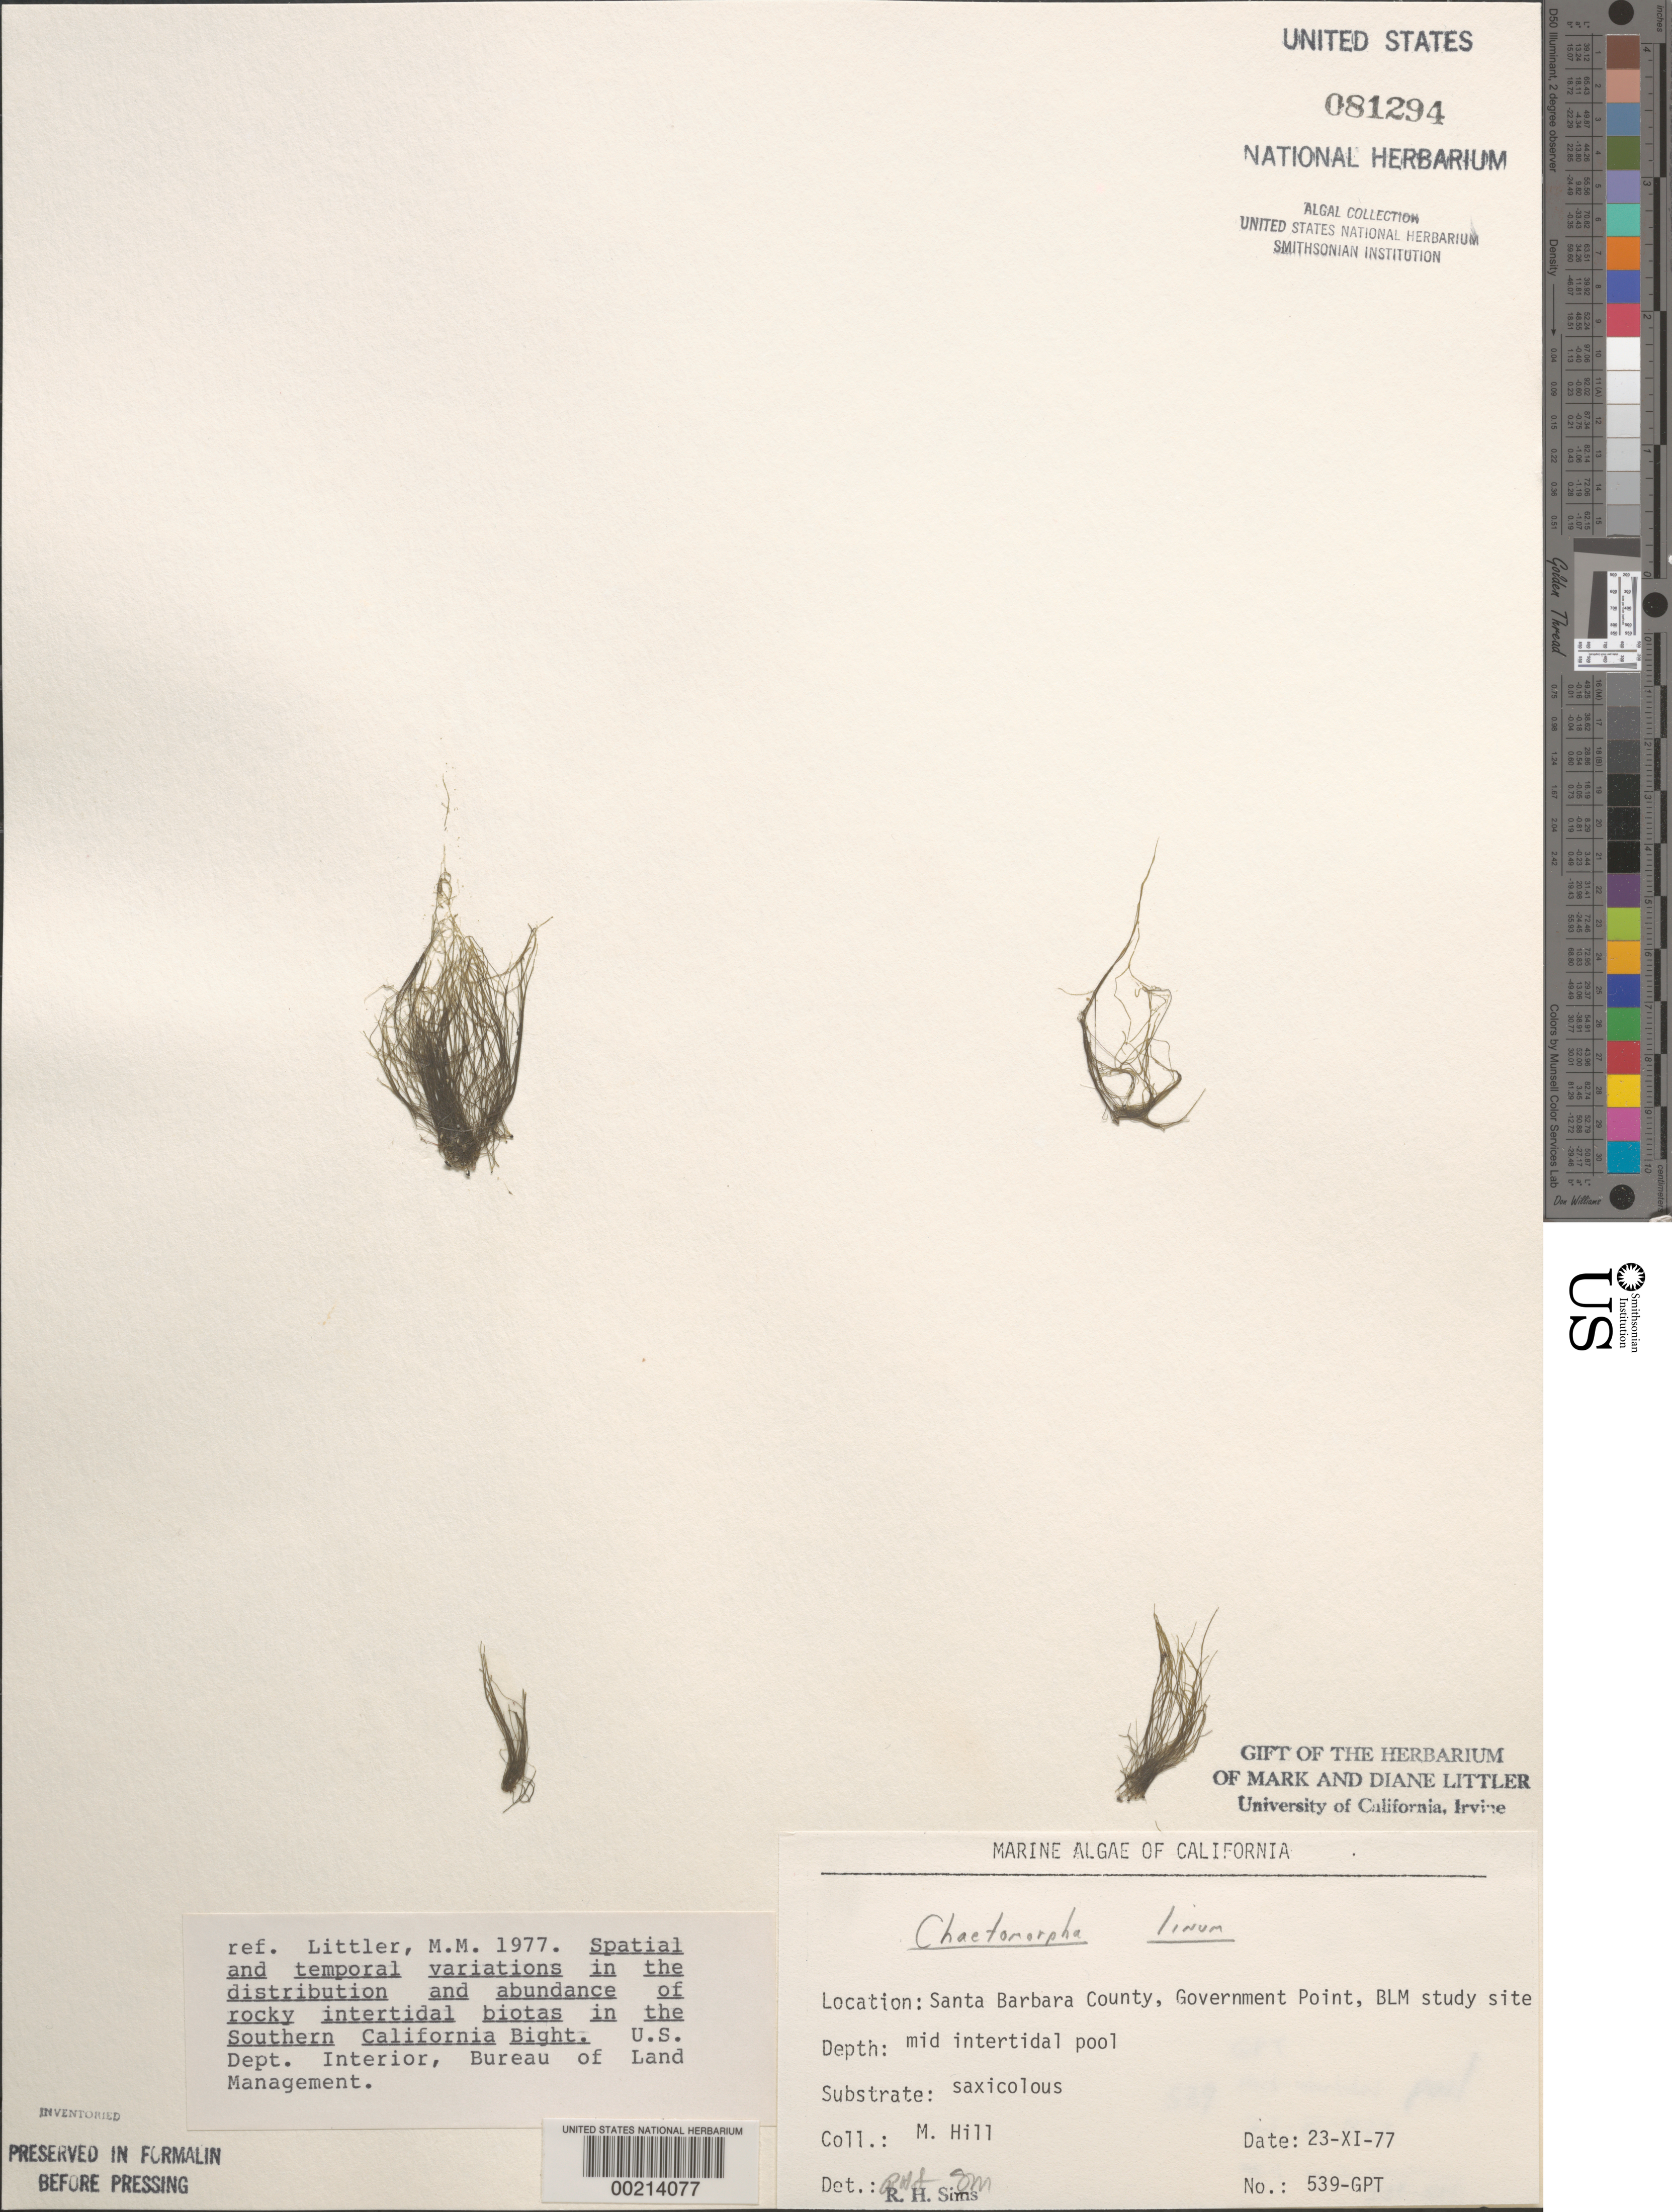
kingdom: Plantae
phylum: Chlorophyta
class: Ulvophyceae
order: Cladophorales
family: Cladophoraceae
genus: Chaetomorpha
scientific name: Chaetomorpha linum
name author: (O.F. Muell.) Kütz.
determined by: Sims, Robert H.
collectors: M. Hill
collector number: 539-gpt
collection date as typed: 23 Nov 1977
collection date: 1977-11-23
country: United States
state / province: California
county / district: Santa Barbara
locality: Government Point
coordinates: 34 26'31"N, 120 24'06"W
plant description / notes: BLM-SOCALBIGHT Rocky Intertidal Survey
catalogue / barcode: US 81294